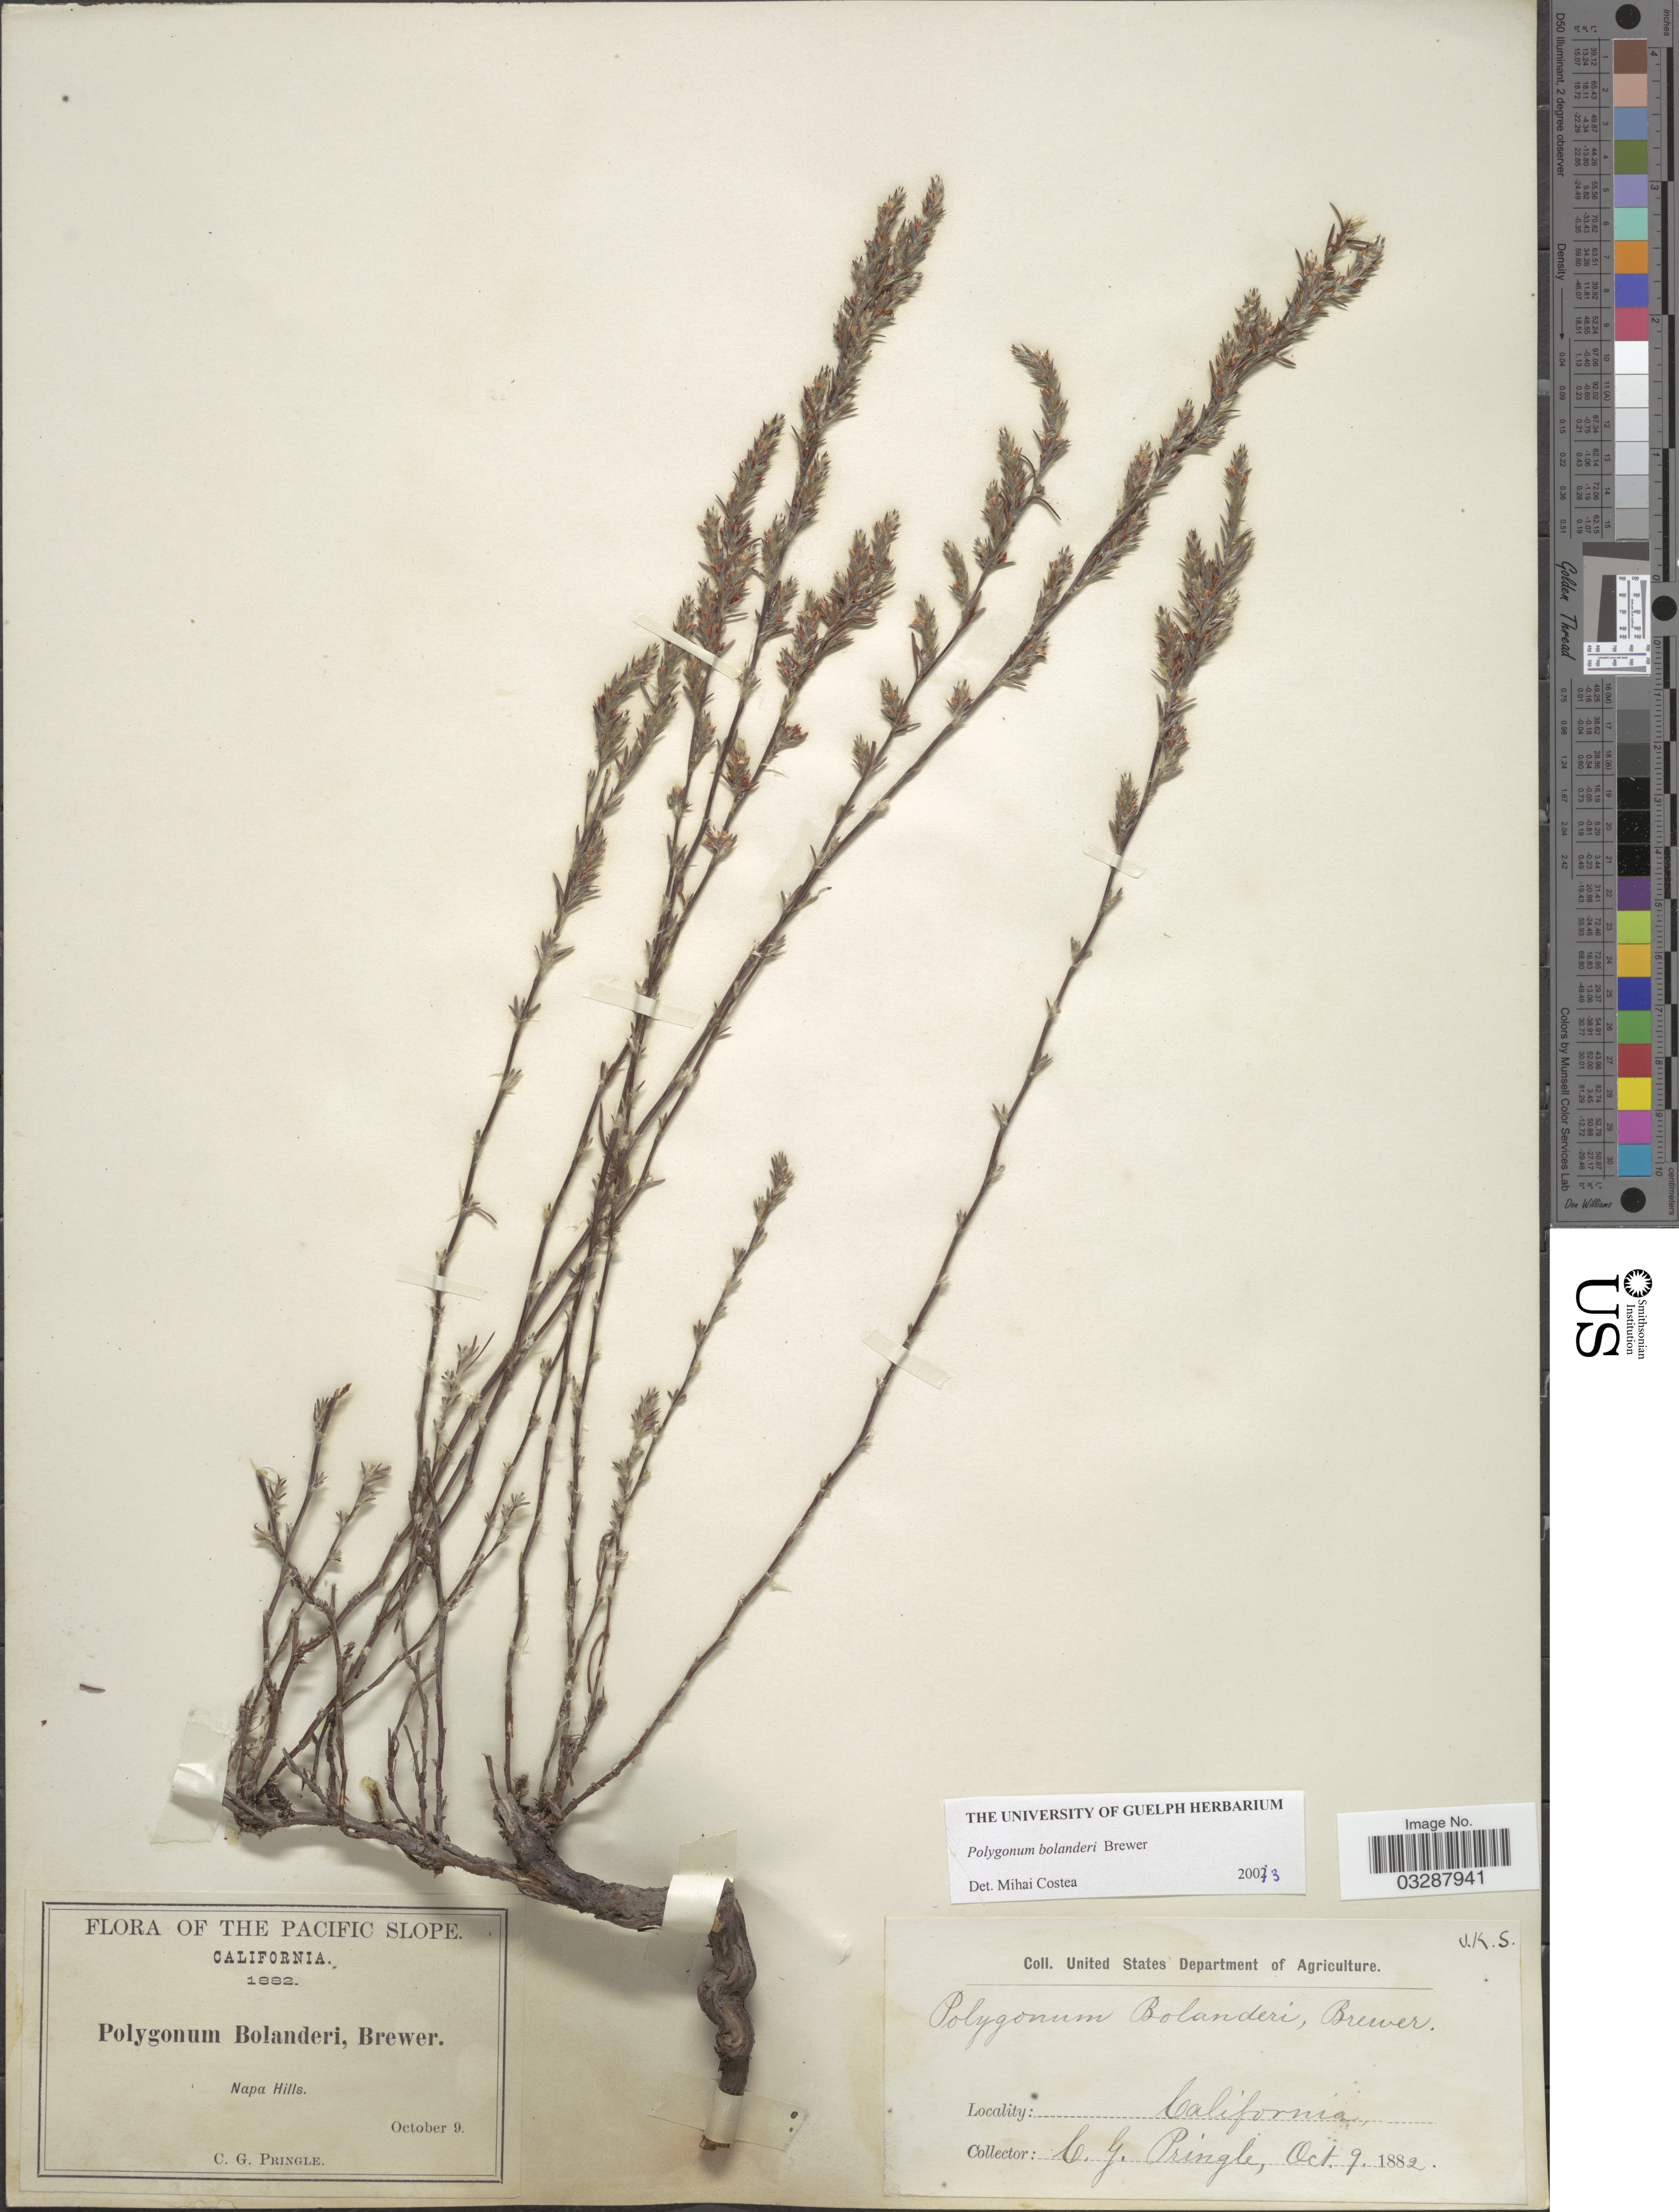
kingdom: Plantae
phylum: Tracheophyta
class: Magnoliopsida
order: Caryophyllales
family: Polygonaceae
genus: Polygonum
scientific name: Polygonum bolanderi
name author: W.H. Brewer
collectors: C. G. Pringle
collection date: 1882-10-09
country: United States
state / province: California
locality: The Pacific Slope, Napa Hills.